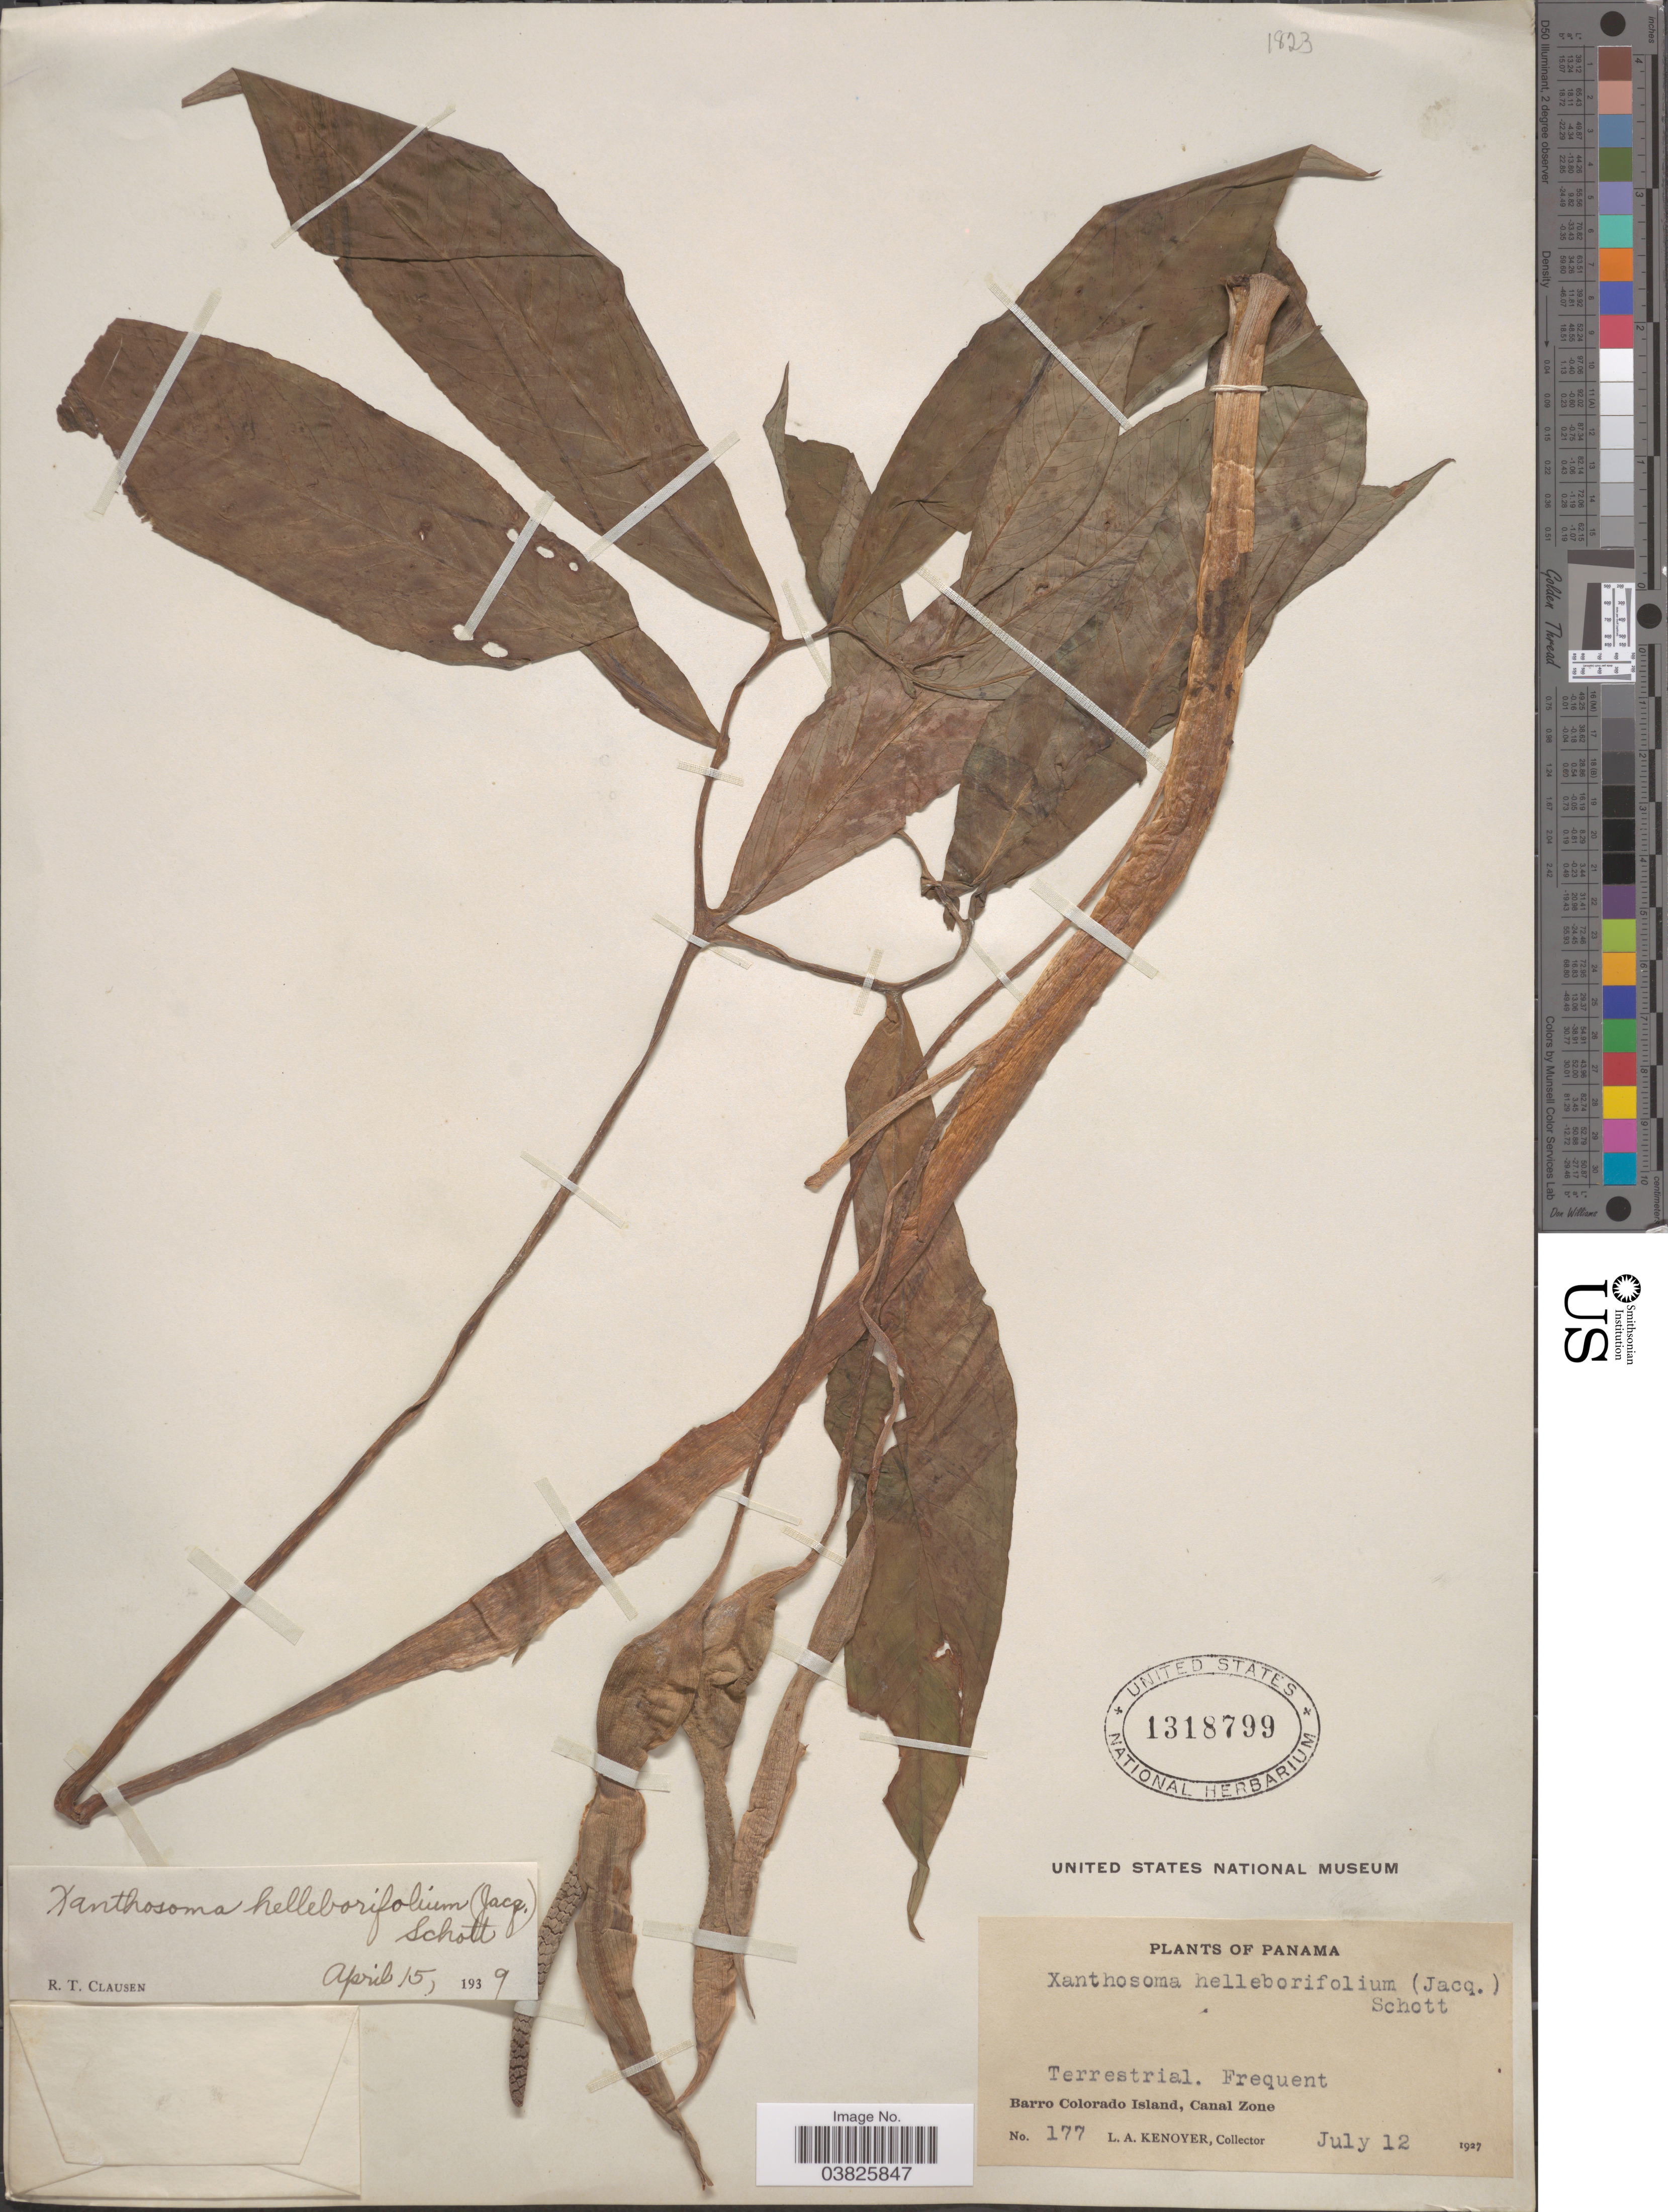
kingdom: Plantae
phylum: Tracheophyta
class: Liliopsida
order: Alismatales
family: Araceae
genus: Xanthosoma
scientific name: Xanthosoma helleborifolium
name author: (Jacq.) Schott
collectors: L. A. Kenoyer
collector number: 177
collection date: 1927-07-12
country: Panama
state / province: Panamá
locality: Barro Colorado Island, Canal Zone.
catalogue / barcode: US 1318799